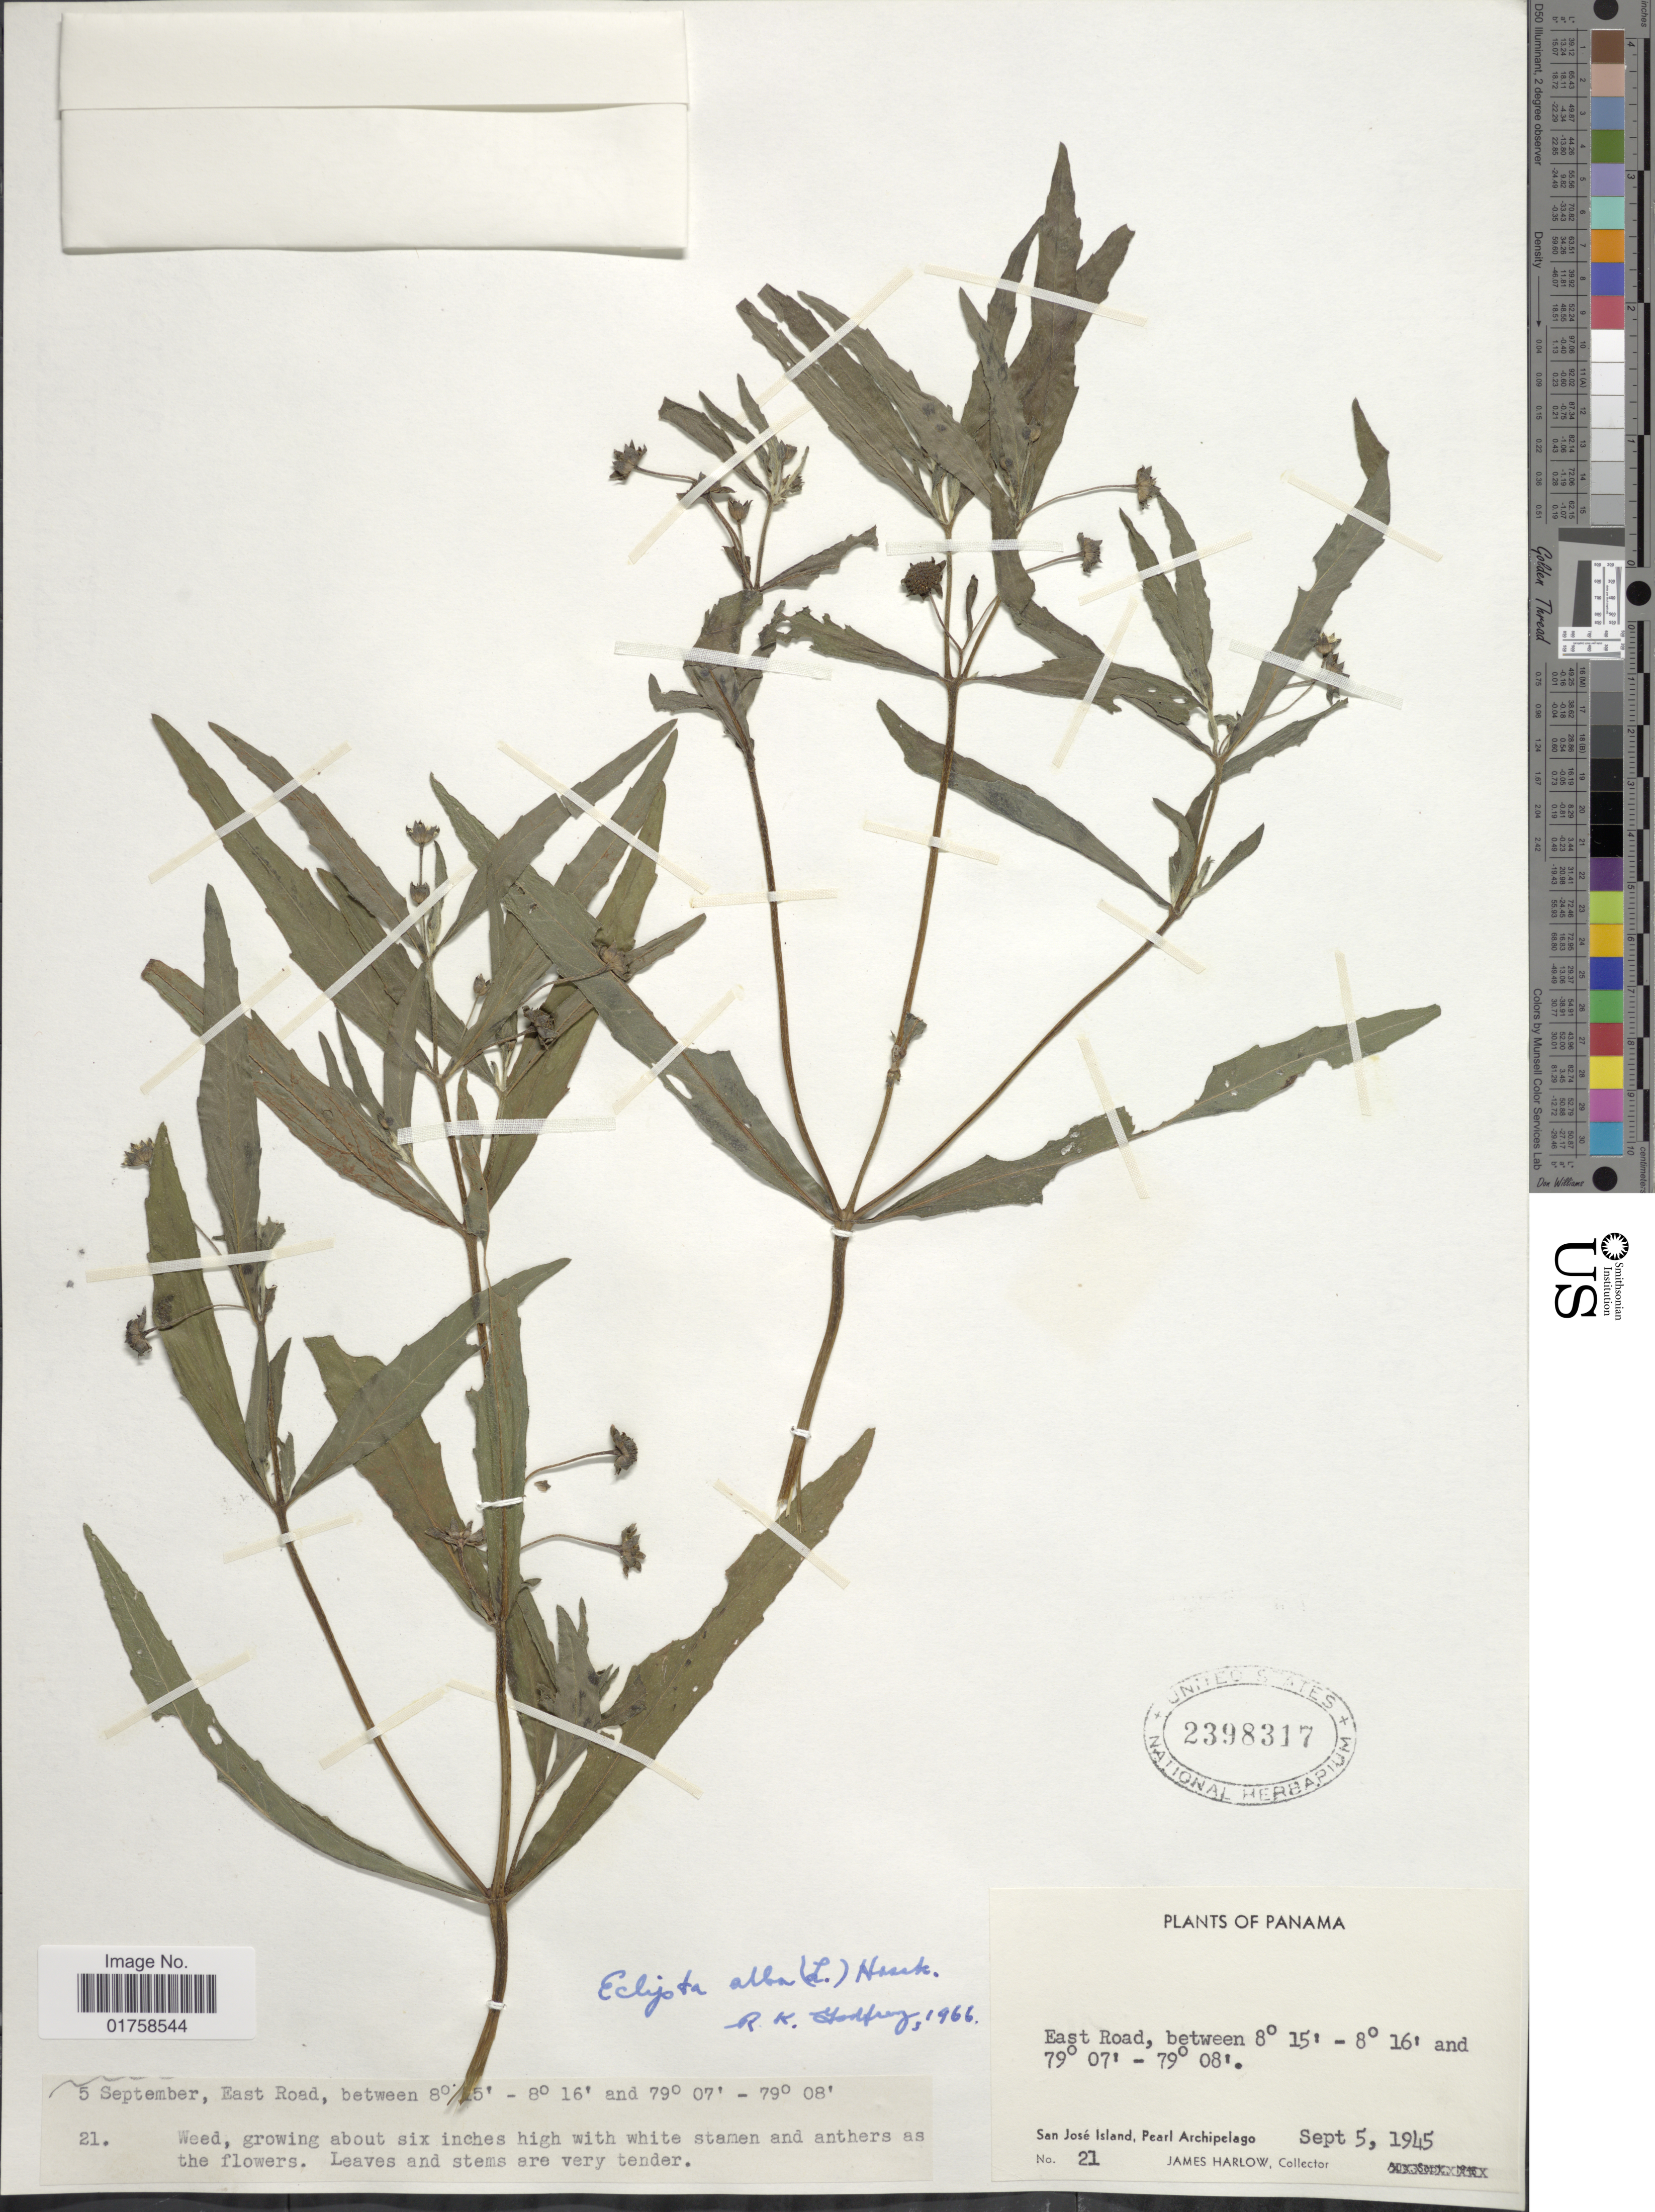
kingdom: Plantae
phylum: Tracheophyta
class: Magnoliopsida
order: Asterales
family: Asteraceae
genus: Eclipta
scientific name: Eclipta alba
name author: (L.) Hassk.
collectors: J. Harlow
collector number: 21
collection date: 1945-09-05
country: Panama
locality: Panama. San Jose Islan, Pearl Archipelago. East Road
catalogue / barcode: US 2398317